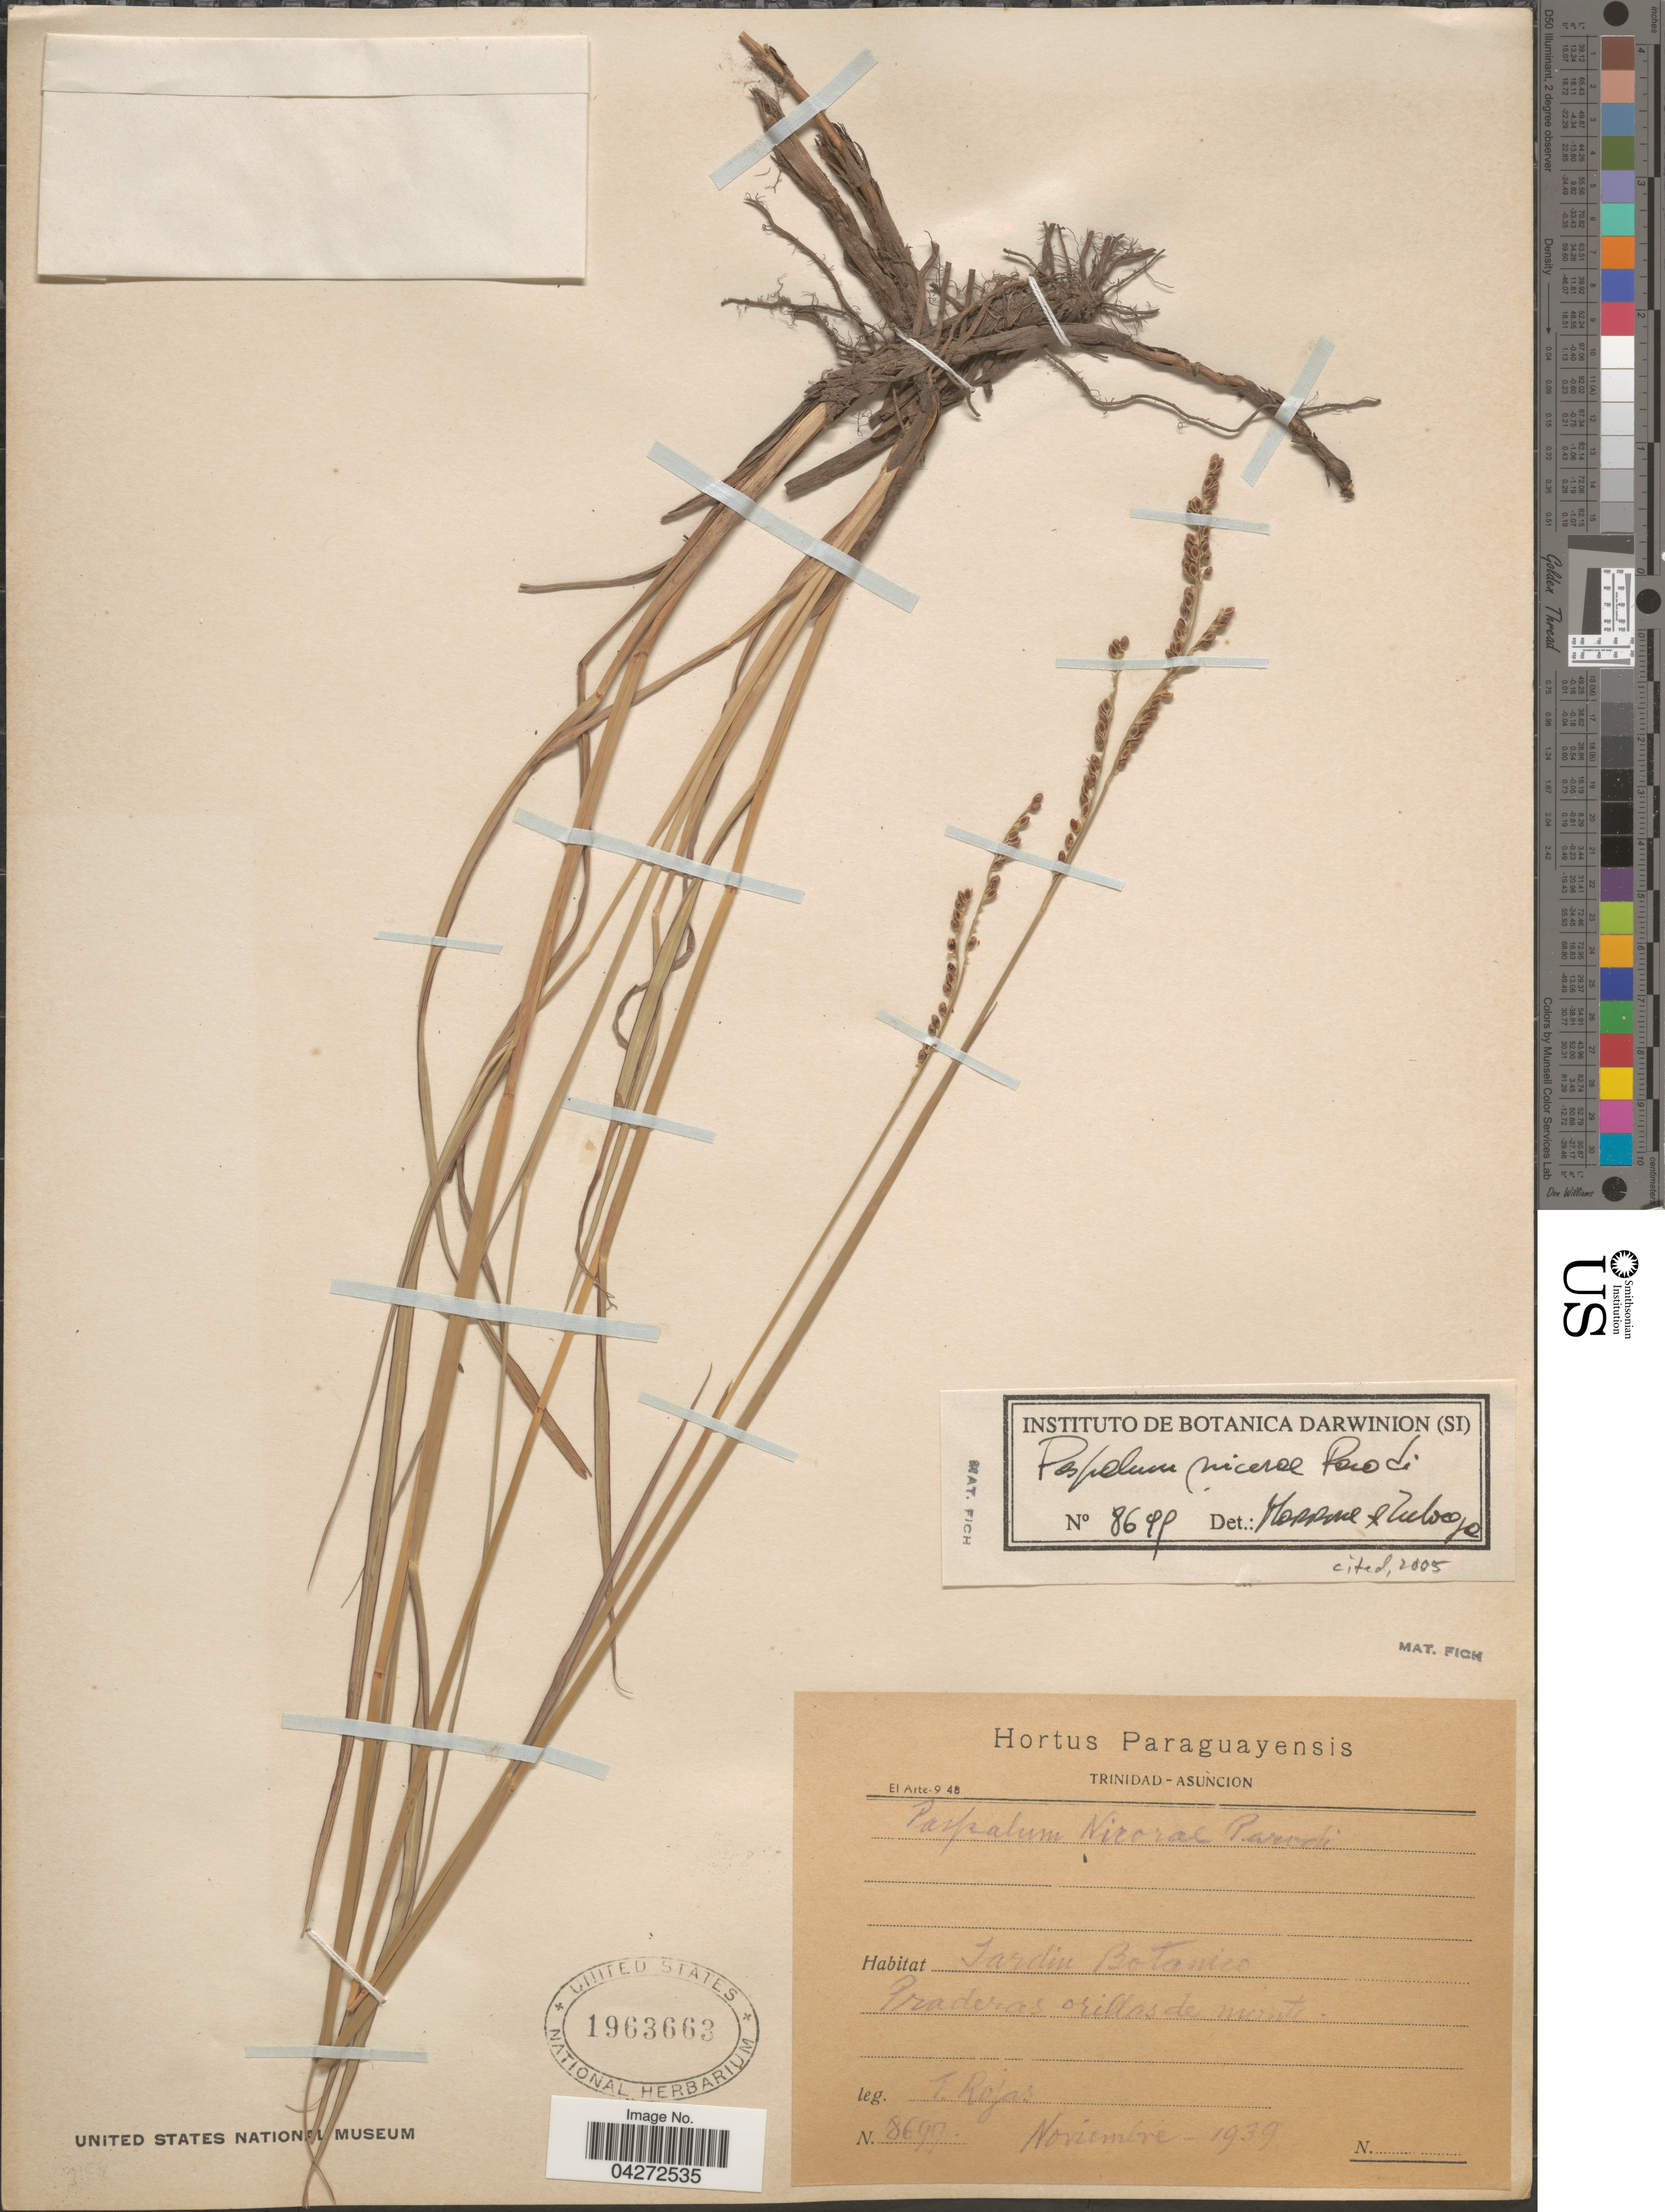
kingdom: Plantae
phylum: Tracheophyta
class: Liliopsida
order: Poales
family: Poaceae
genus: Paspalum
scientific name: Paspalum nicorae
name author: Parodi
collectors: T. Rojas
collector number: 8699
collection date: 1939-11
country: Paraguay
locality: Jardin Botanico. Parderas orillas de monte.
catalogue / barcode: US 1963663